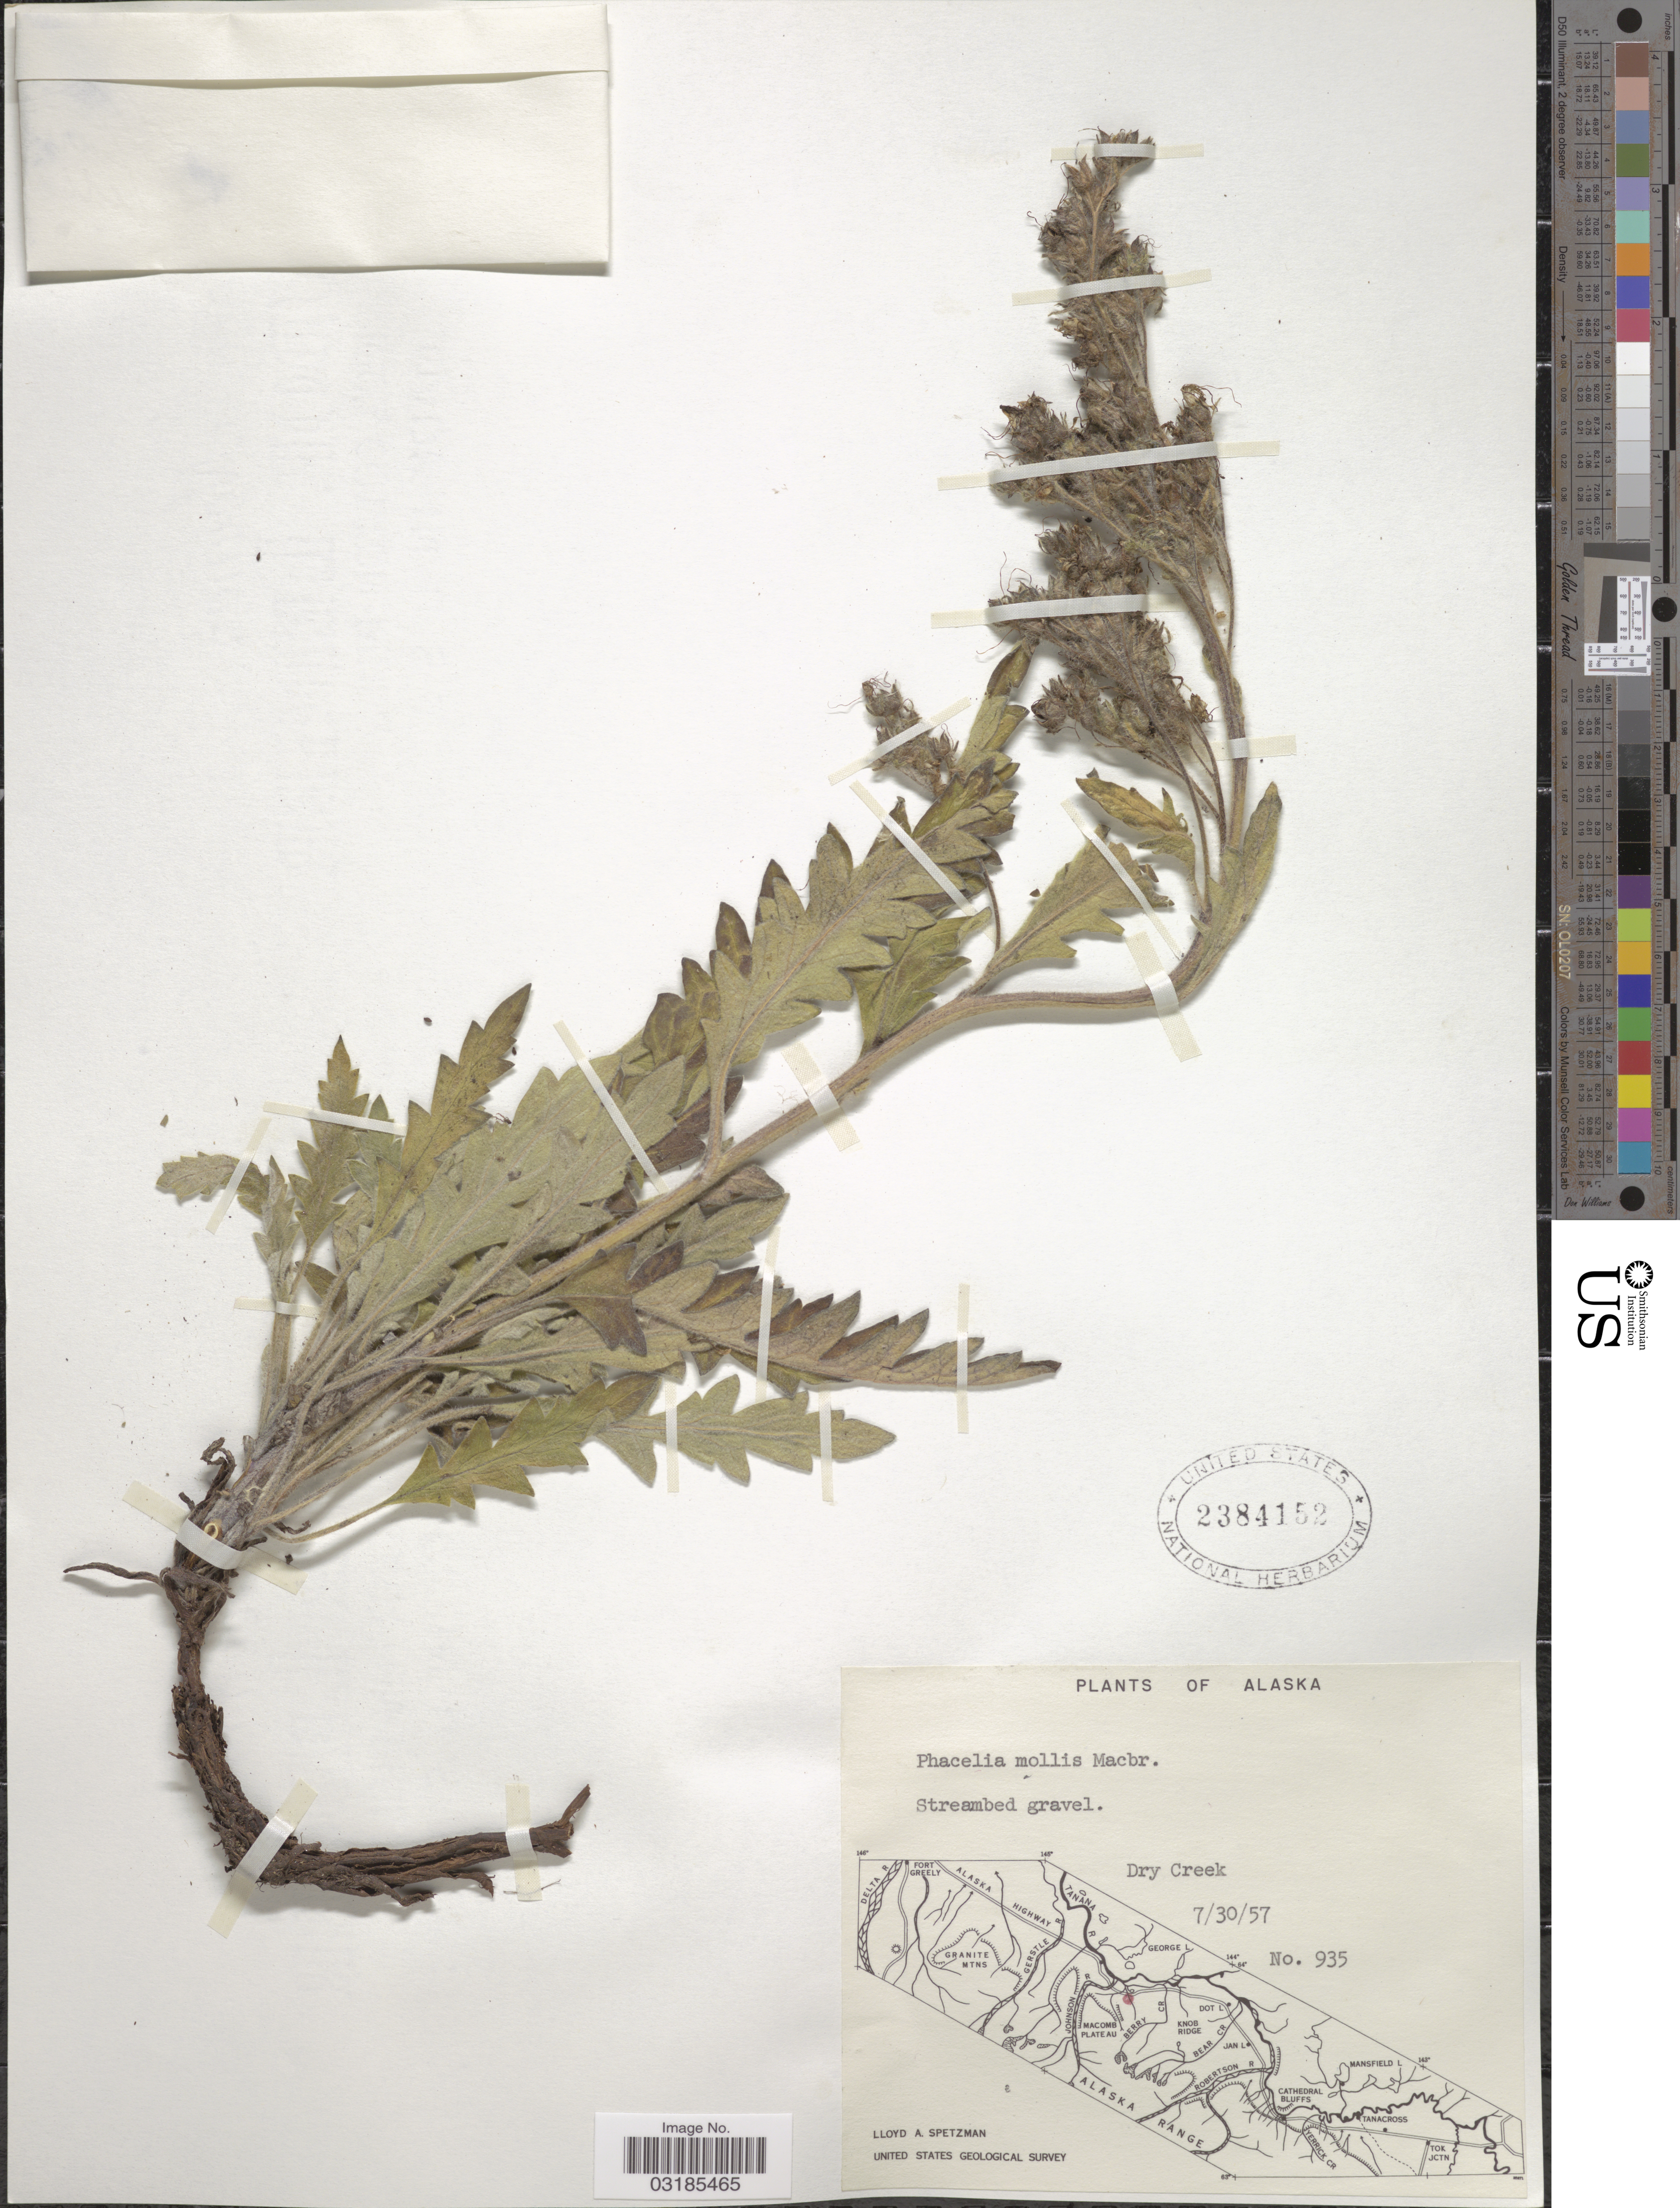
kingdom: Plantae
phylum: Tracheophyta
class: Magnoliopsida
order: Boraginales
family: Hydrophyllaceae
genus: Phacelia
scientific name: Phacelia mollis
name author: J.F. Macbr.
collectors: L. Spetzman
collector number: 935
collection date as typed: Transcribed d/m/y: 30/7/57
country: United States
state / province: Alaska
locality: Streambed gravel. Dry Creek.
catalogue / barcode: US 2384152